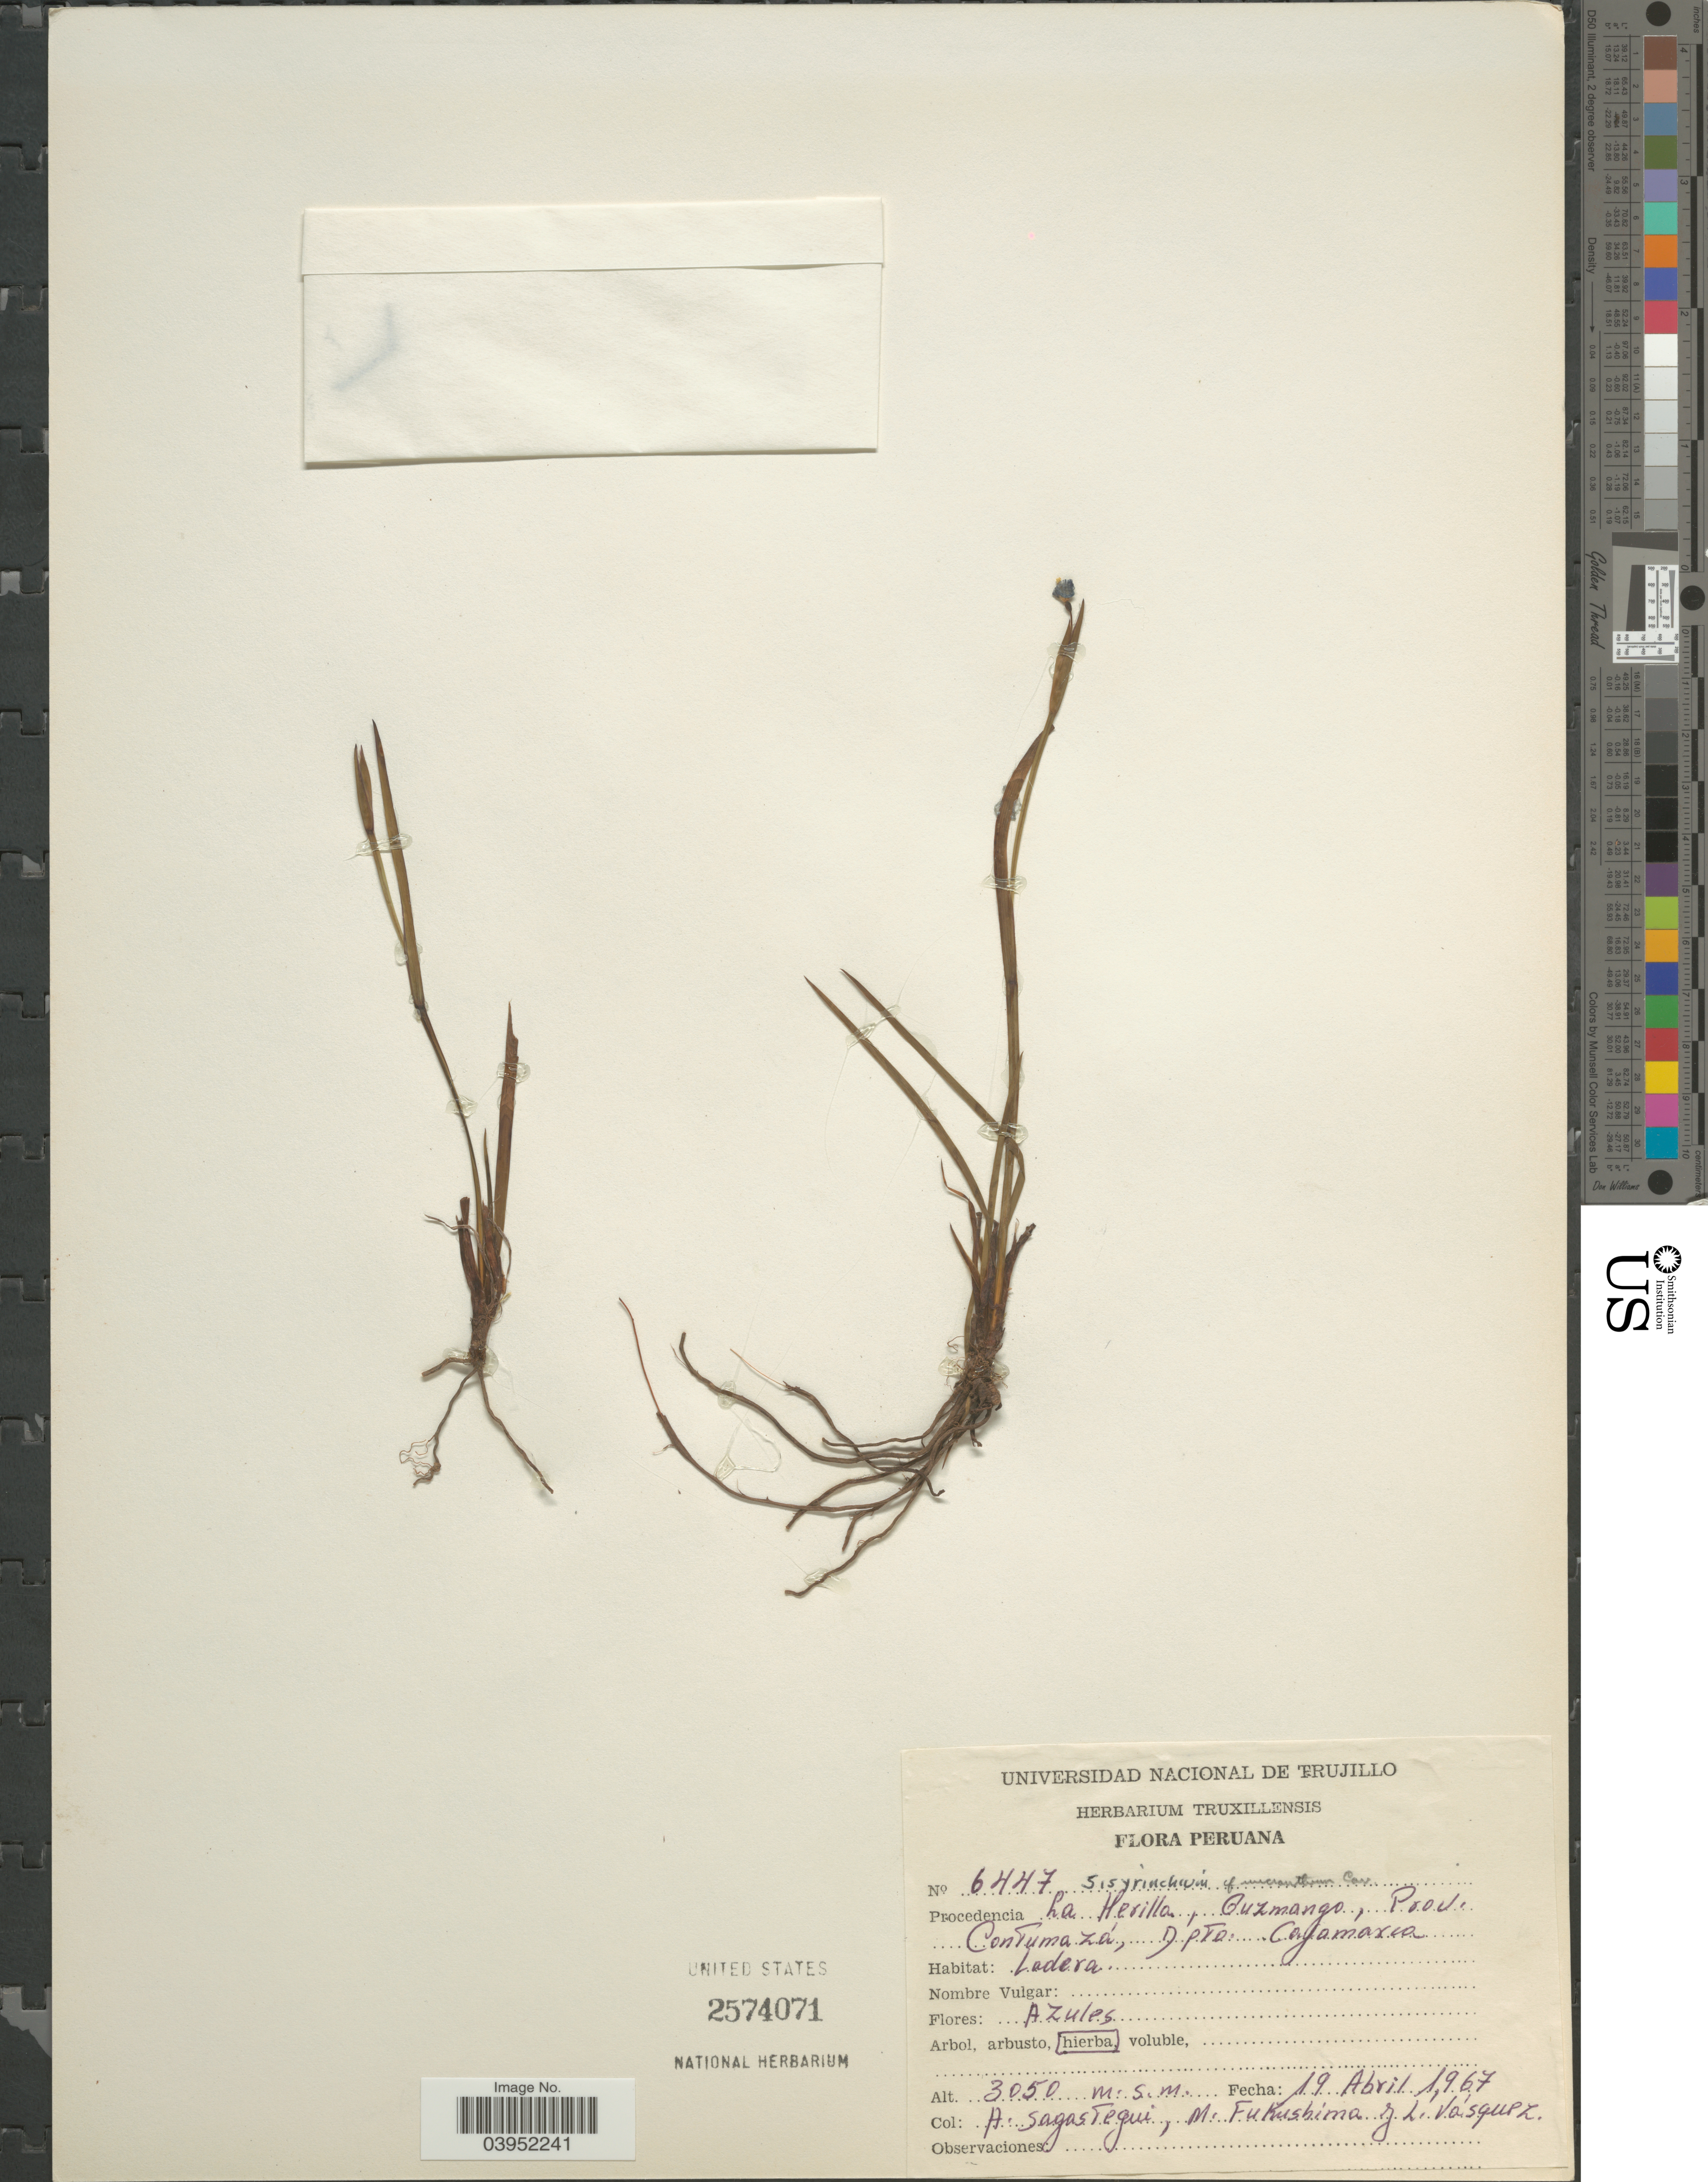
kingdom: Plantae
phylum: Tracheophyta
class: Liliopsida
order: Asparagales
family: Iridaceae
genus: Sisyrinchium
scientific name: Sisyrinchium micranthum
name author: Cav.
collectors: A. Sagastegui, M. Fukushima & J. Vásquez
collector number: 6447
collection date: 1967-04-19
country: Peru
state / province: Cajamarca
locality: Procedencia La Herilla, Guzmango, Prov. Contumazá, Dpto. Cajamarca.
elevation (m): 3050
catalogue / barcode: US 2574071